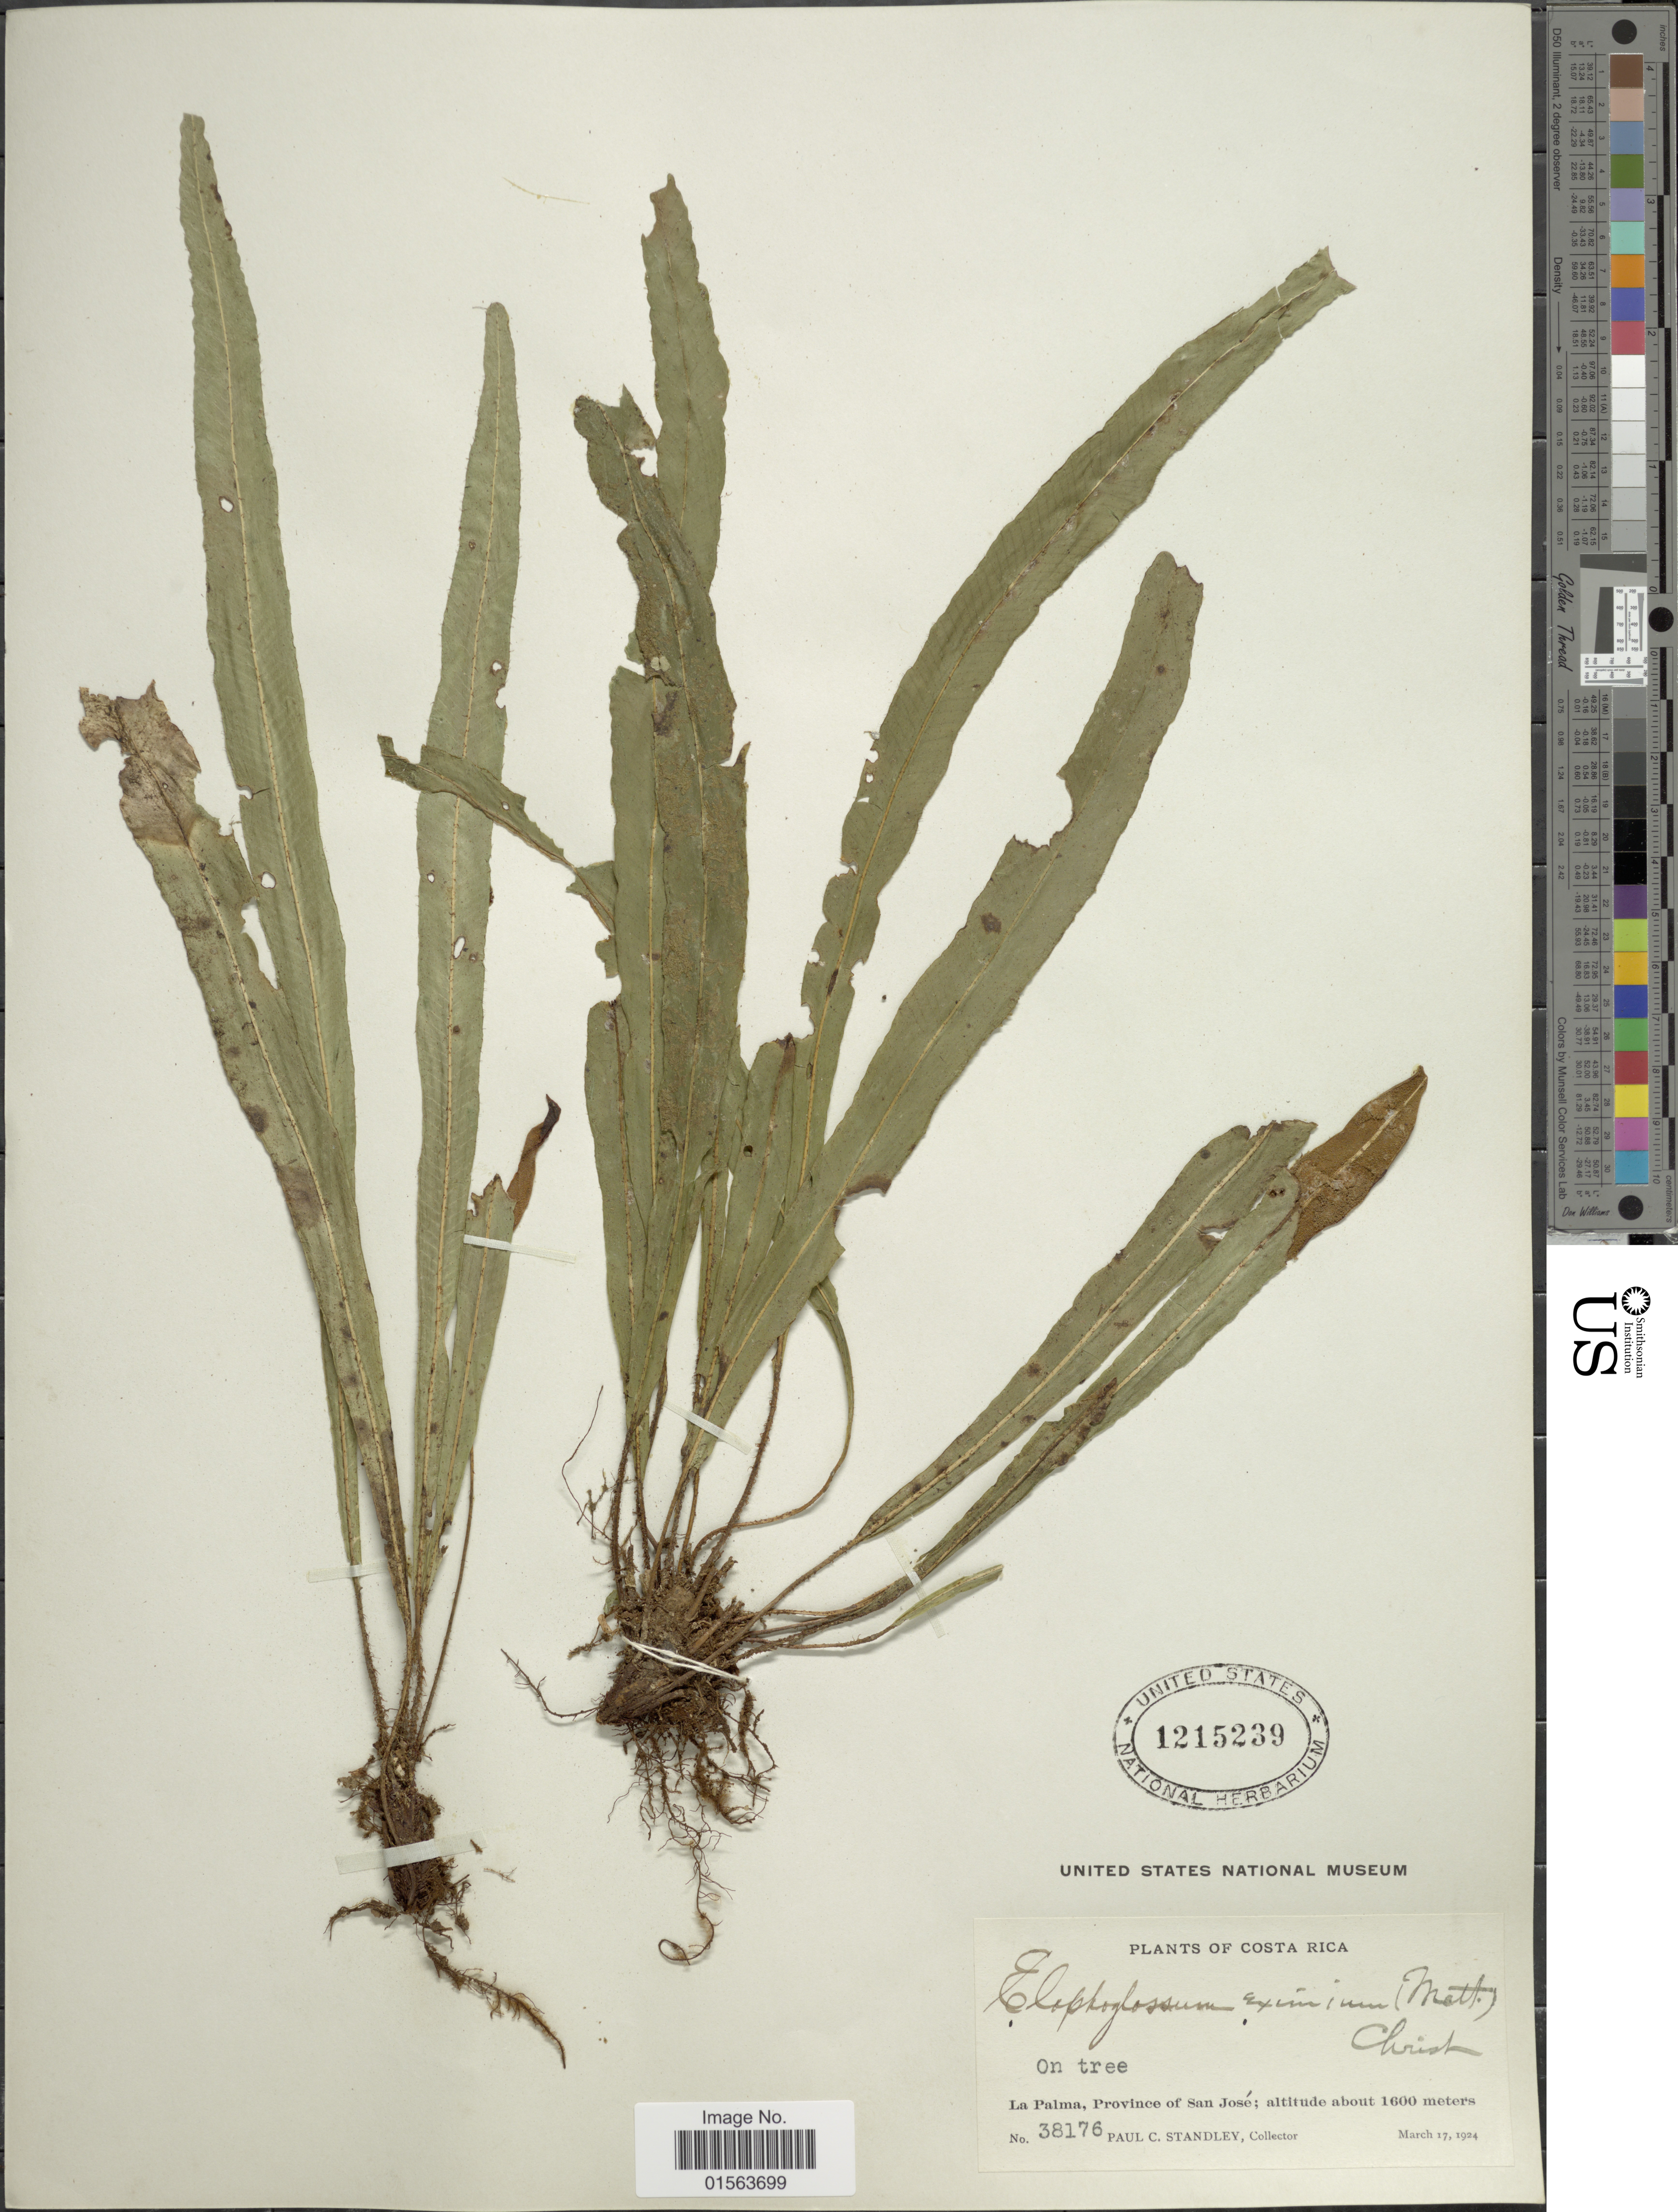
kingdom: Plantae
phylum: Tracheophyta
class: Polypodiopsida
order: Polypodiales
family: Dryopteridaceae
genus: Elaphoglossum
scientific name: Elaphoglossum eximium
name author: (Mett.) Christ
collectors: P. C. Standley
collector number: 38176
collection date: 1924-03-17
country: Costa Rica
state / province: San José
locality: La Palma, Province of San Jose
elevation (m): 1600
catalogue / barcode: US 1215239